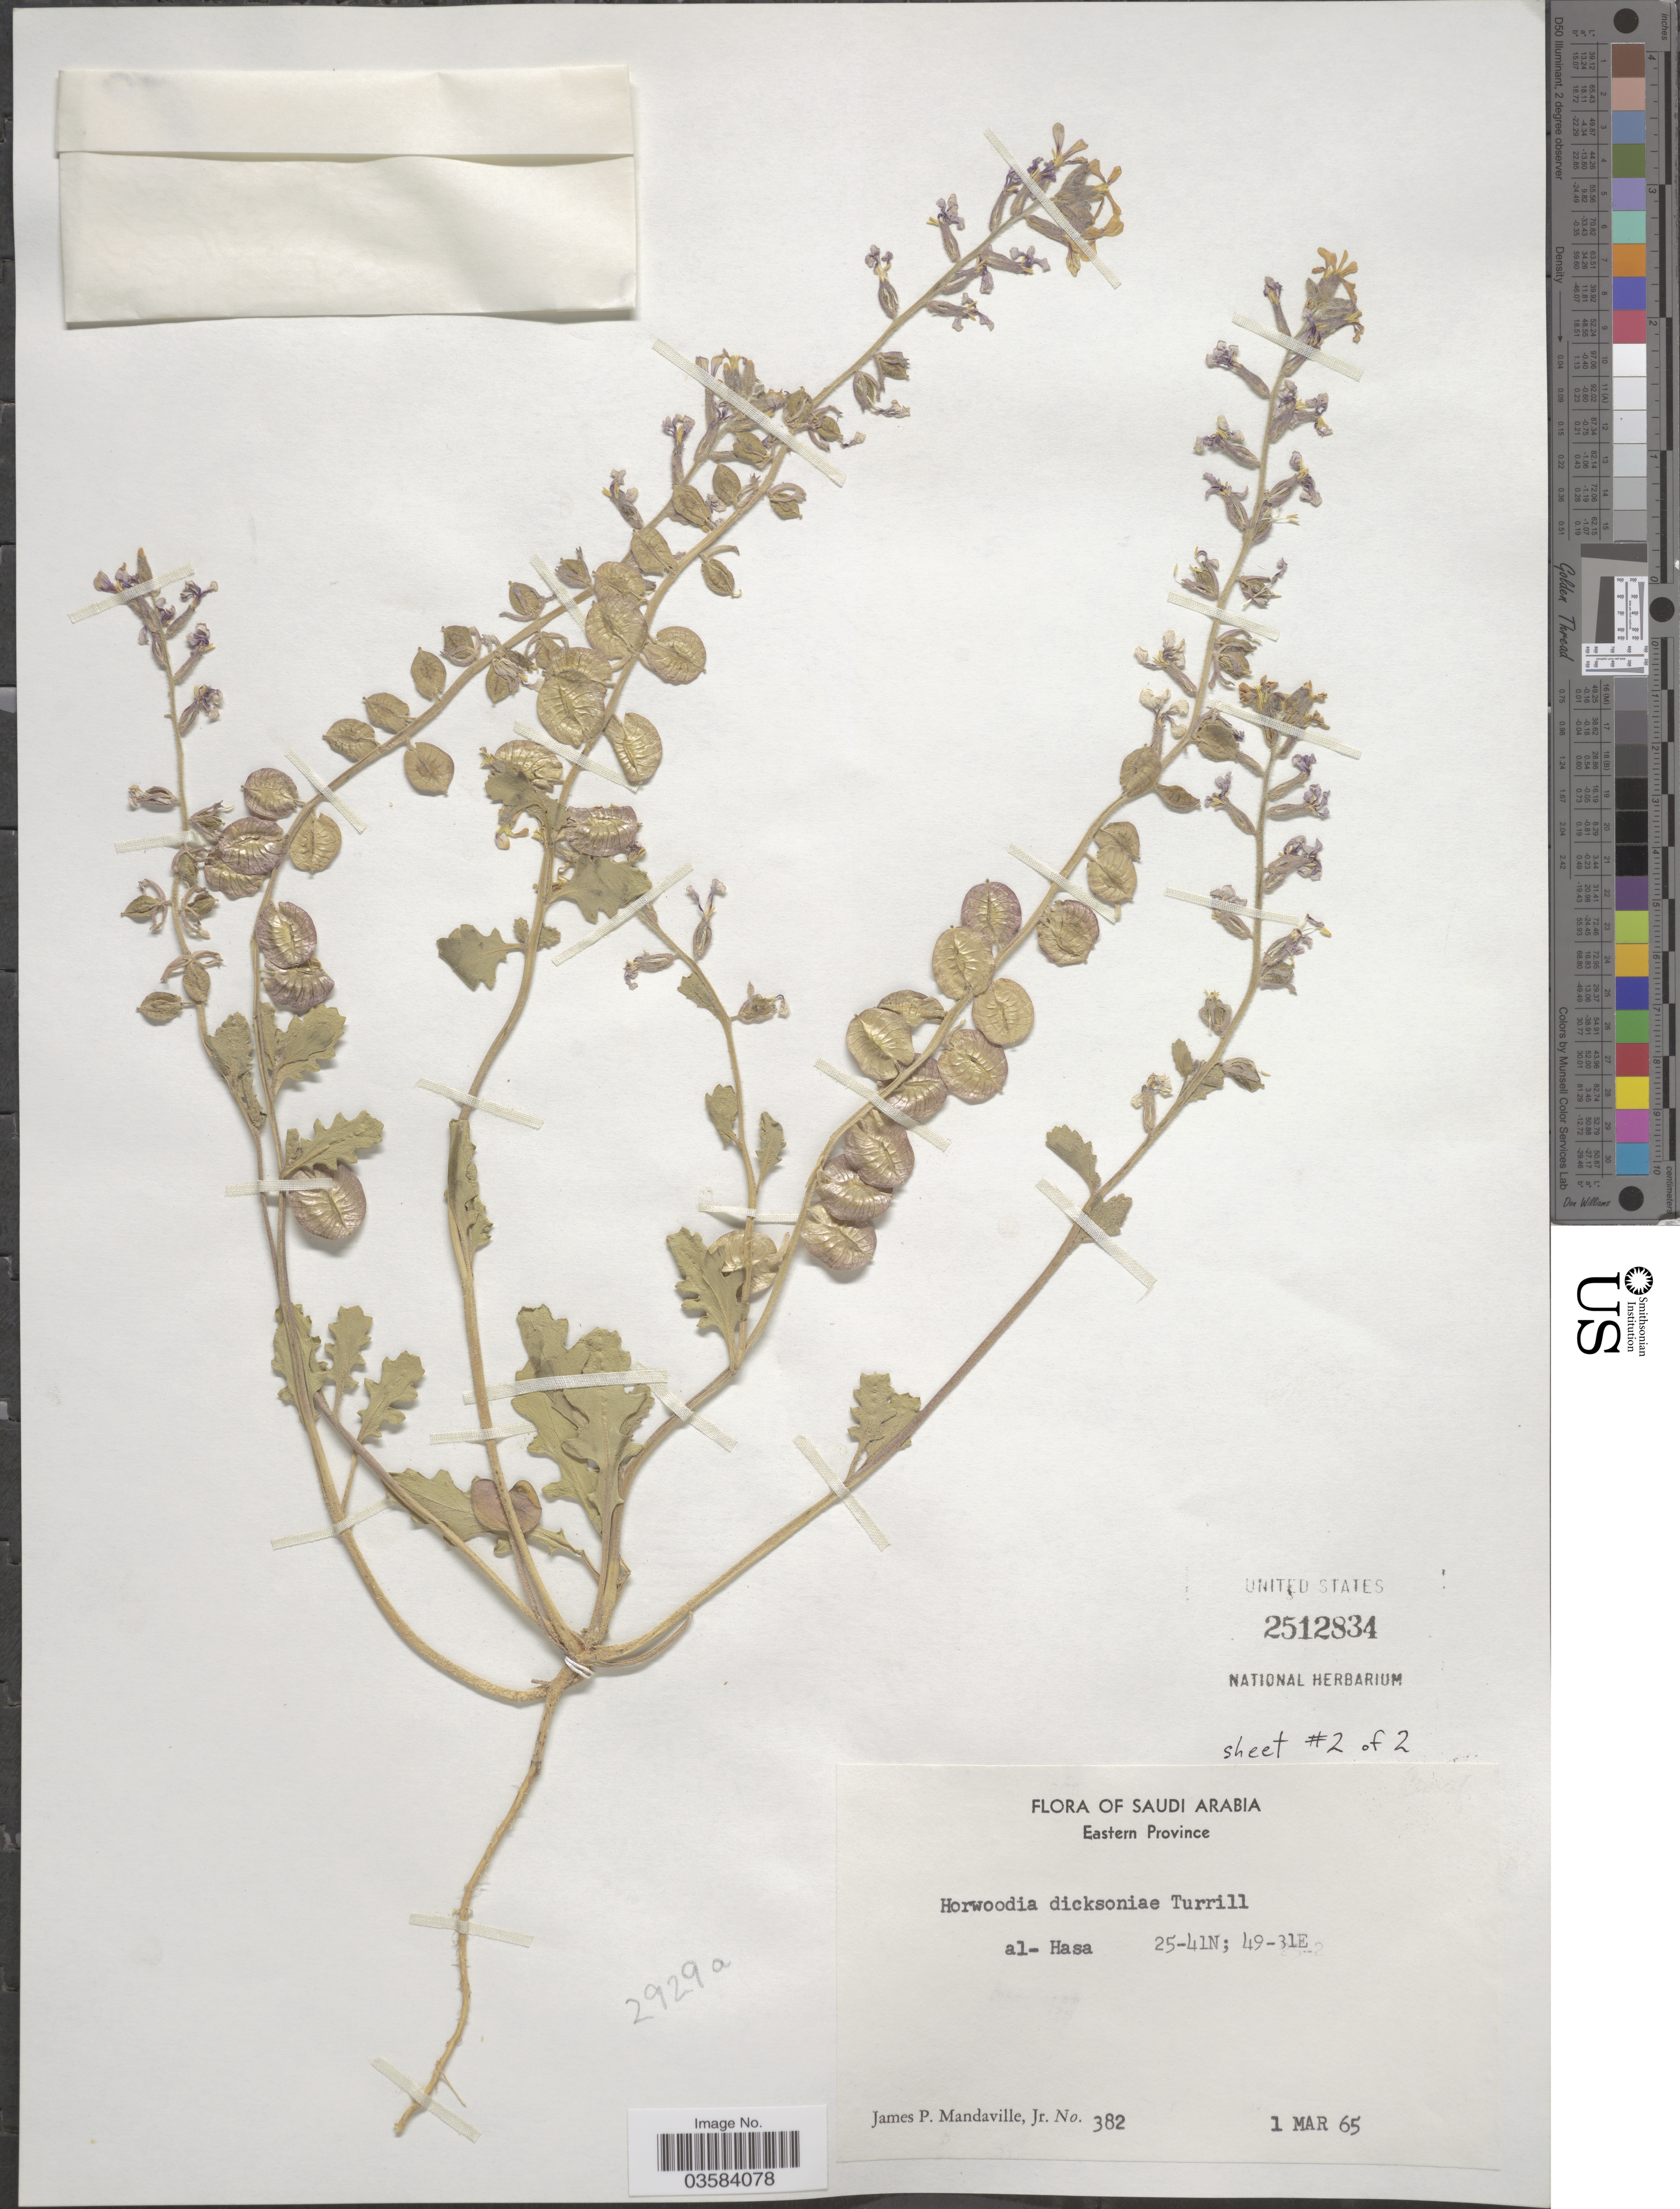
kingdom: Plantae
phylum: Tracheophyta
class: Magnoliopsida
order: Brassicales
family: Brassicaceae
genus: Horwoodia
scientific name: Horwoodia dicksoniae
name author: Turrill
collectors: J. Mandaville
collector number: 382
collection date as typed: Transcribed d/m/y: 1/3/65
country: Saudi Arabia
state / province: Ash Sharqiyah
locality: Eastern Province. al-Hasa.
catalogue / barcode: US 2512834